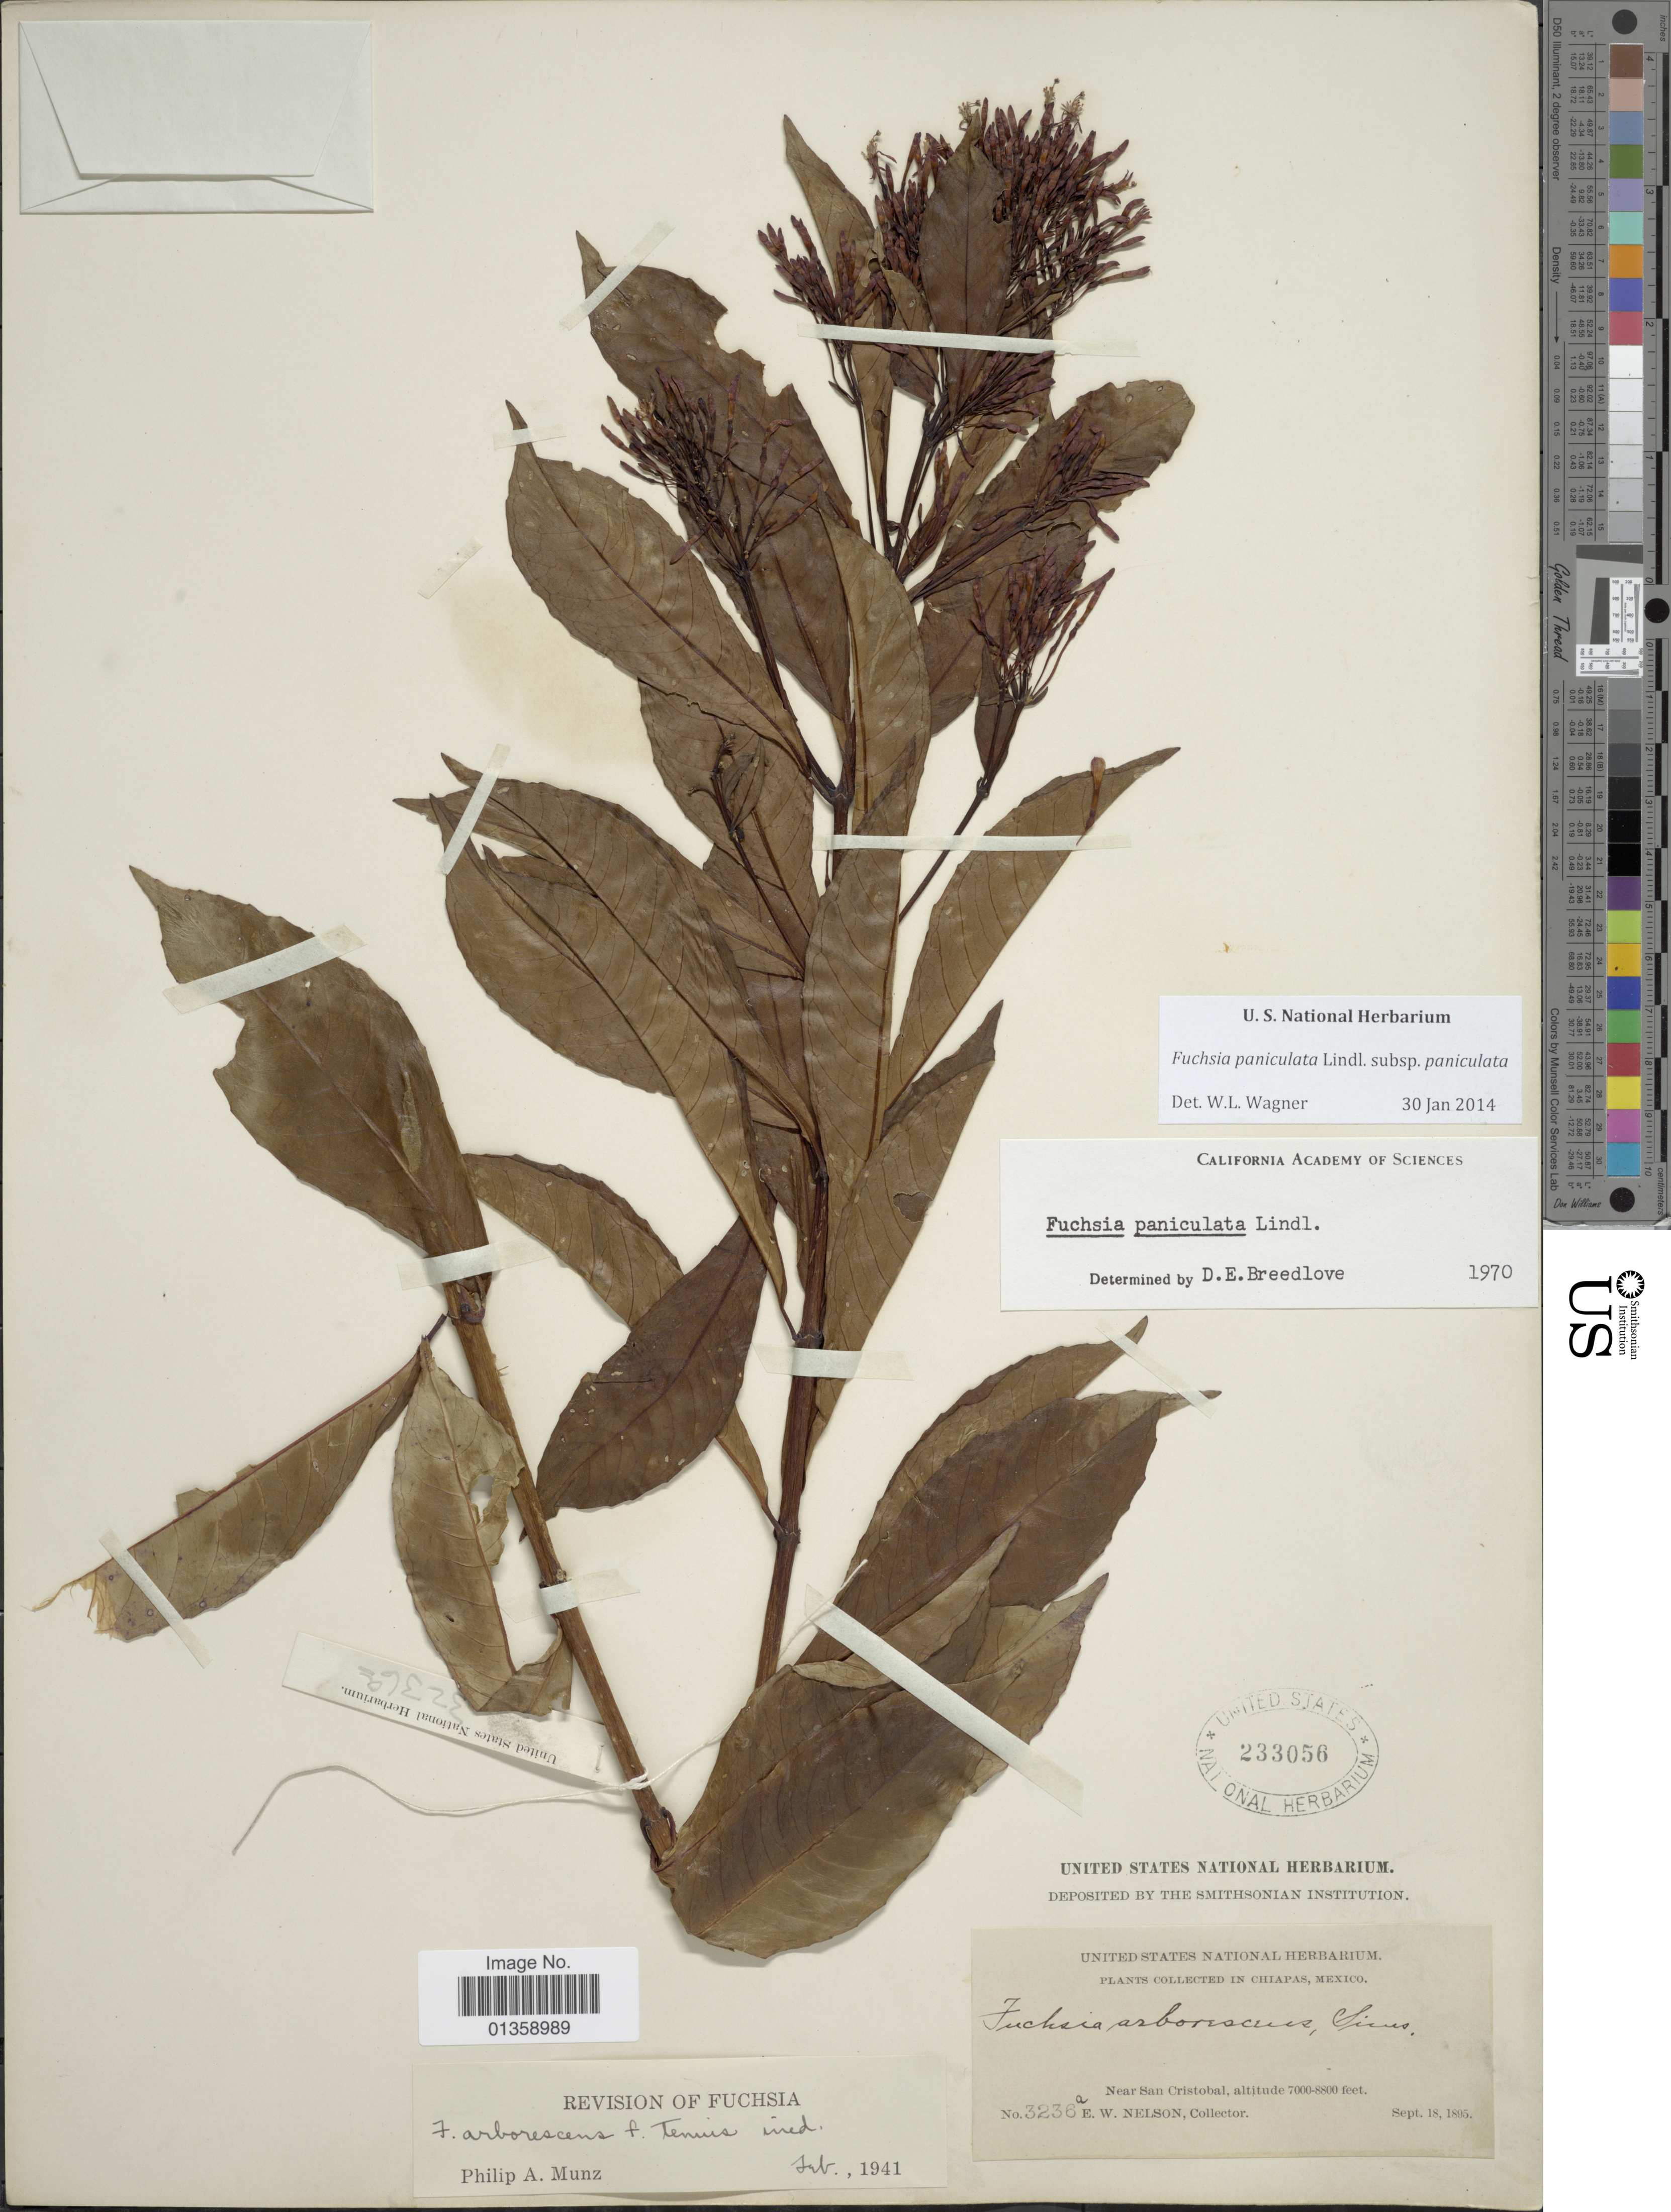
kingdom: Plantae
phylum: Tracheophyta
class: Magnoliopsida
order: Myrtales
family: Onagraceae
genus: Fuchsia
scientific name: Fuchsia paniculata subsp. paniculata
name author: Lindl.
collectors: E. W. Nelson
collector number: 3236a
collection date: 1895-09-18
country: Mexico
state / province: Chiapas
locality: Near San Cristobal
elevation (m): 2134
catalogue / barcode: US 233056